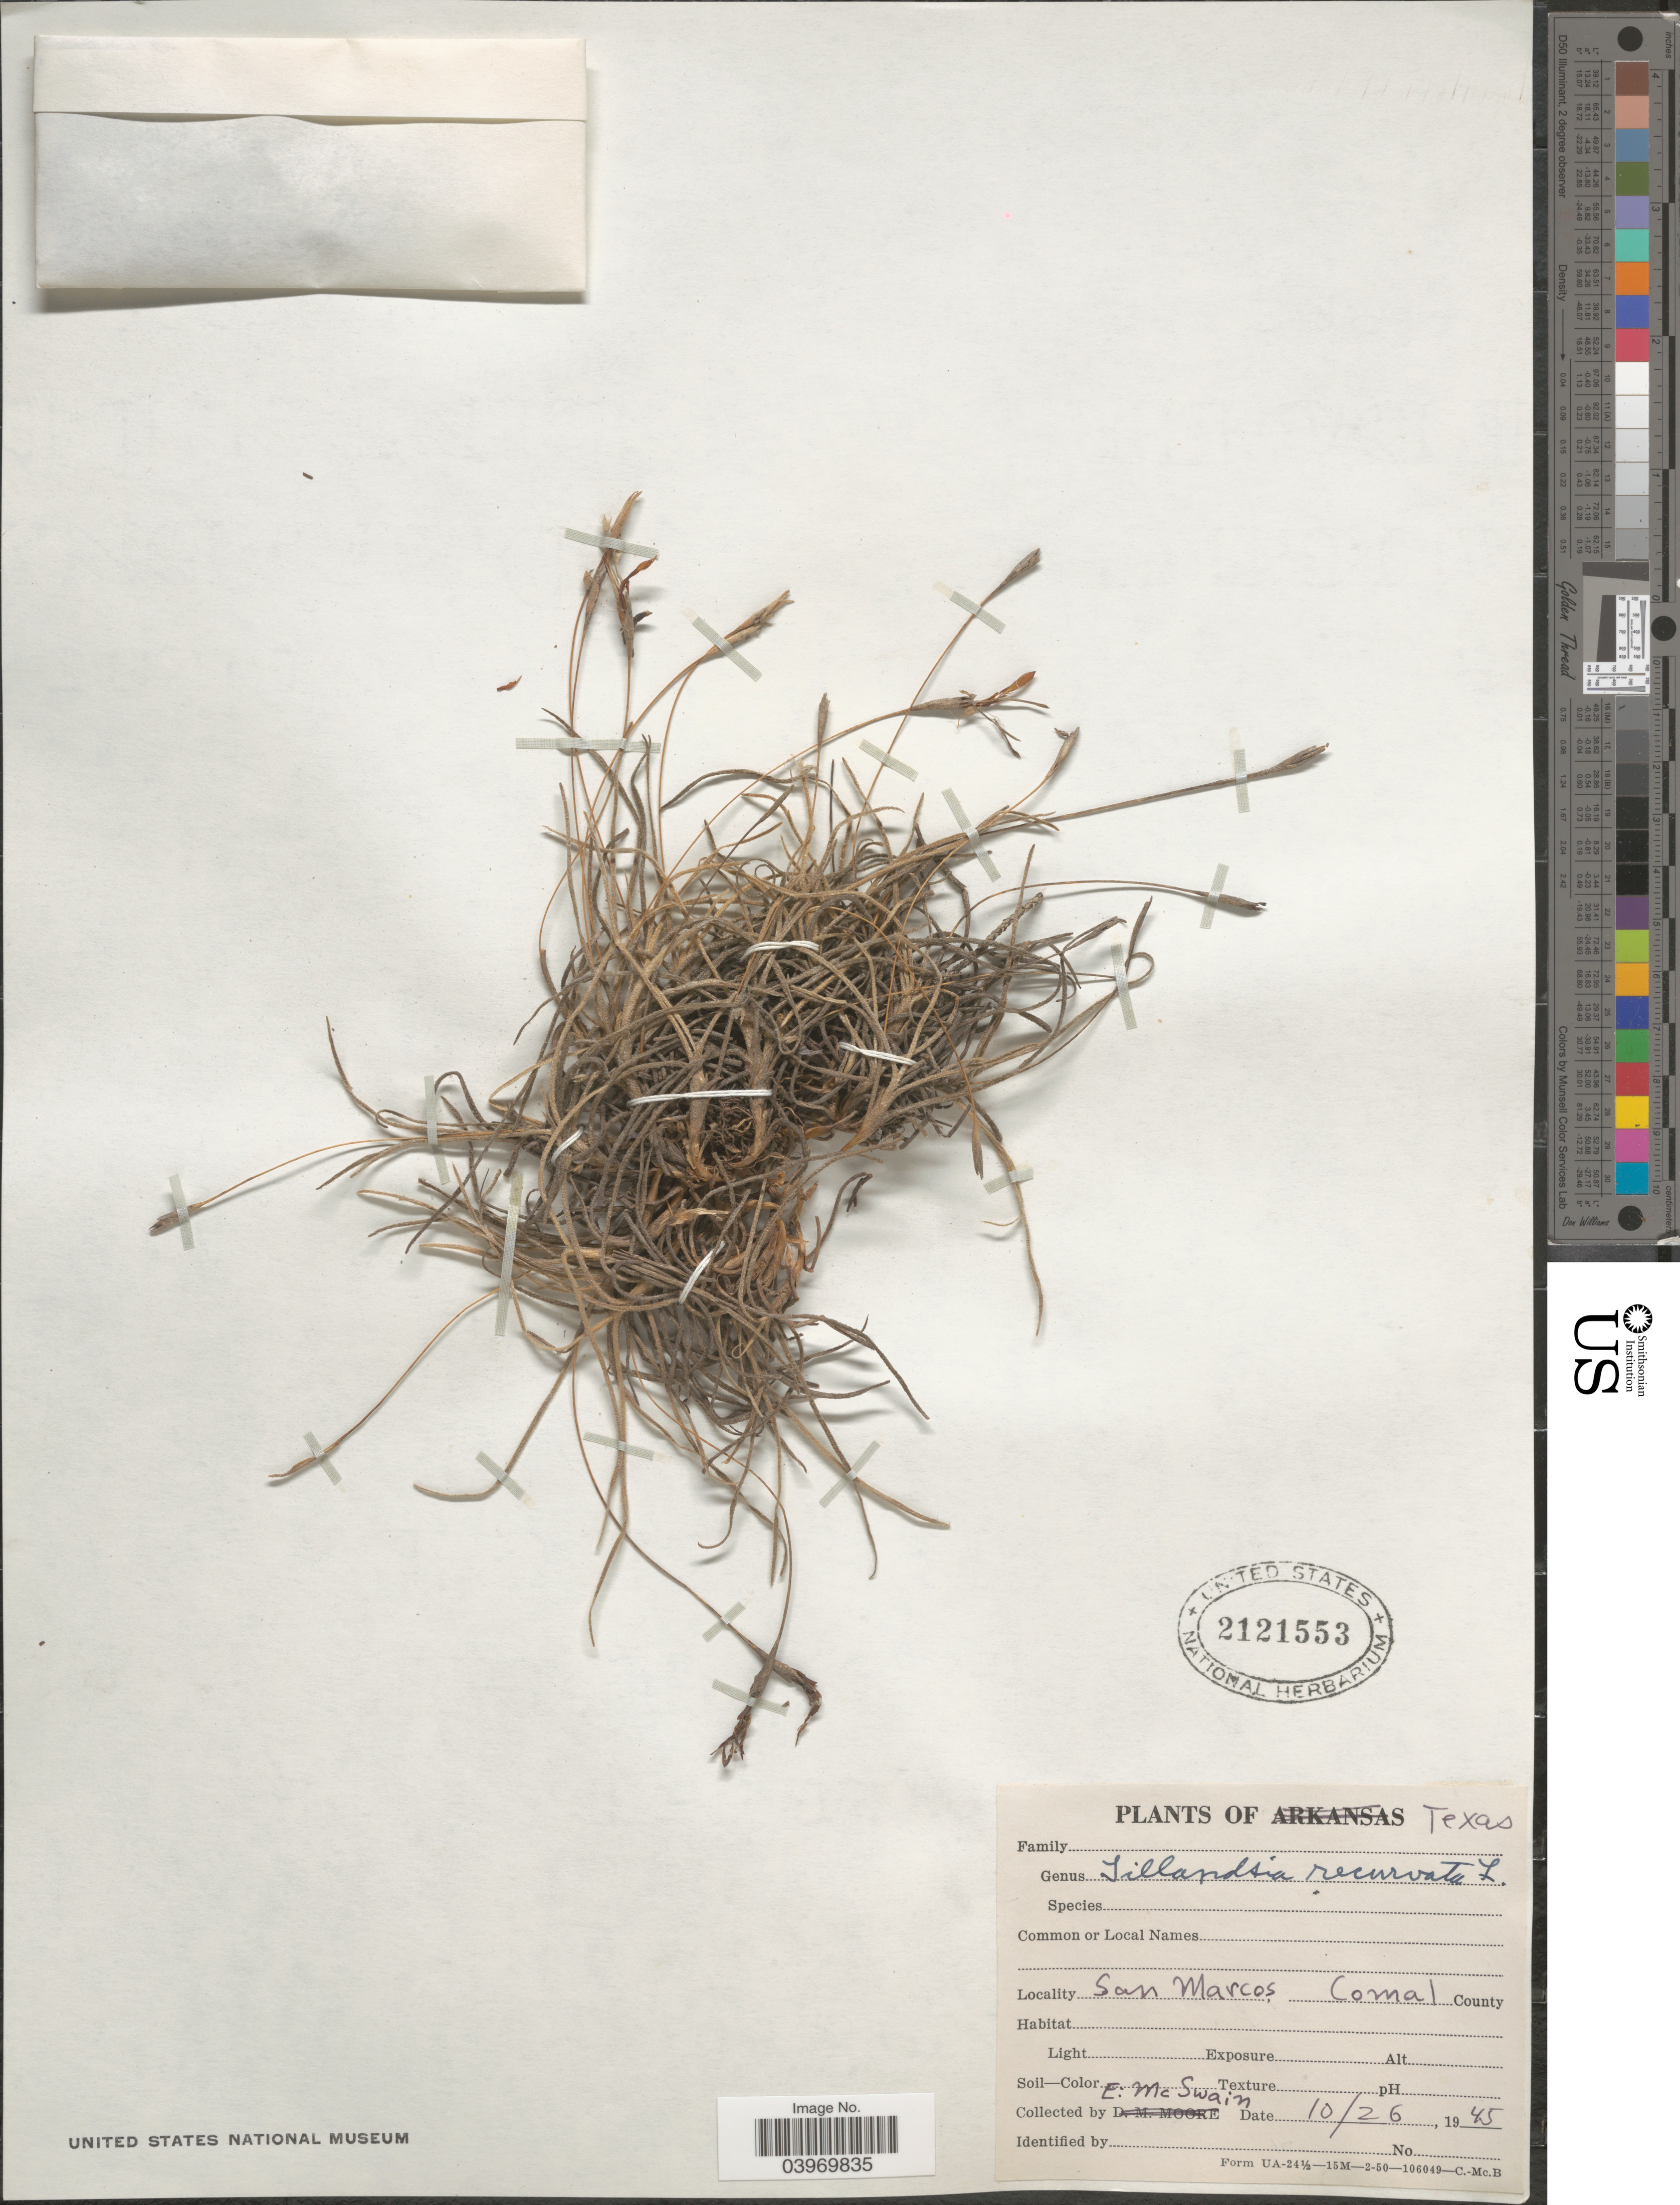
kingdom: Plantae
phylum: Tracheophyta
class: Liliopsida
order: Poales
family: Bromeliaceae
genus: Tillandsia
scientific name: Tillandsia recurvata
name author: L.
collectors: E. McSwain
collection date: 1945-10-26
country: United States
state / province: Texas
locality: San Marcos , Comal County.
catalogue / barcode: US 2121553